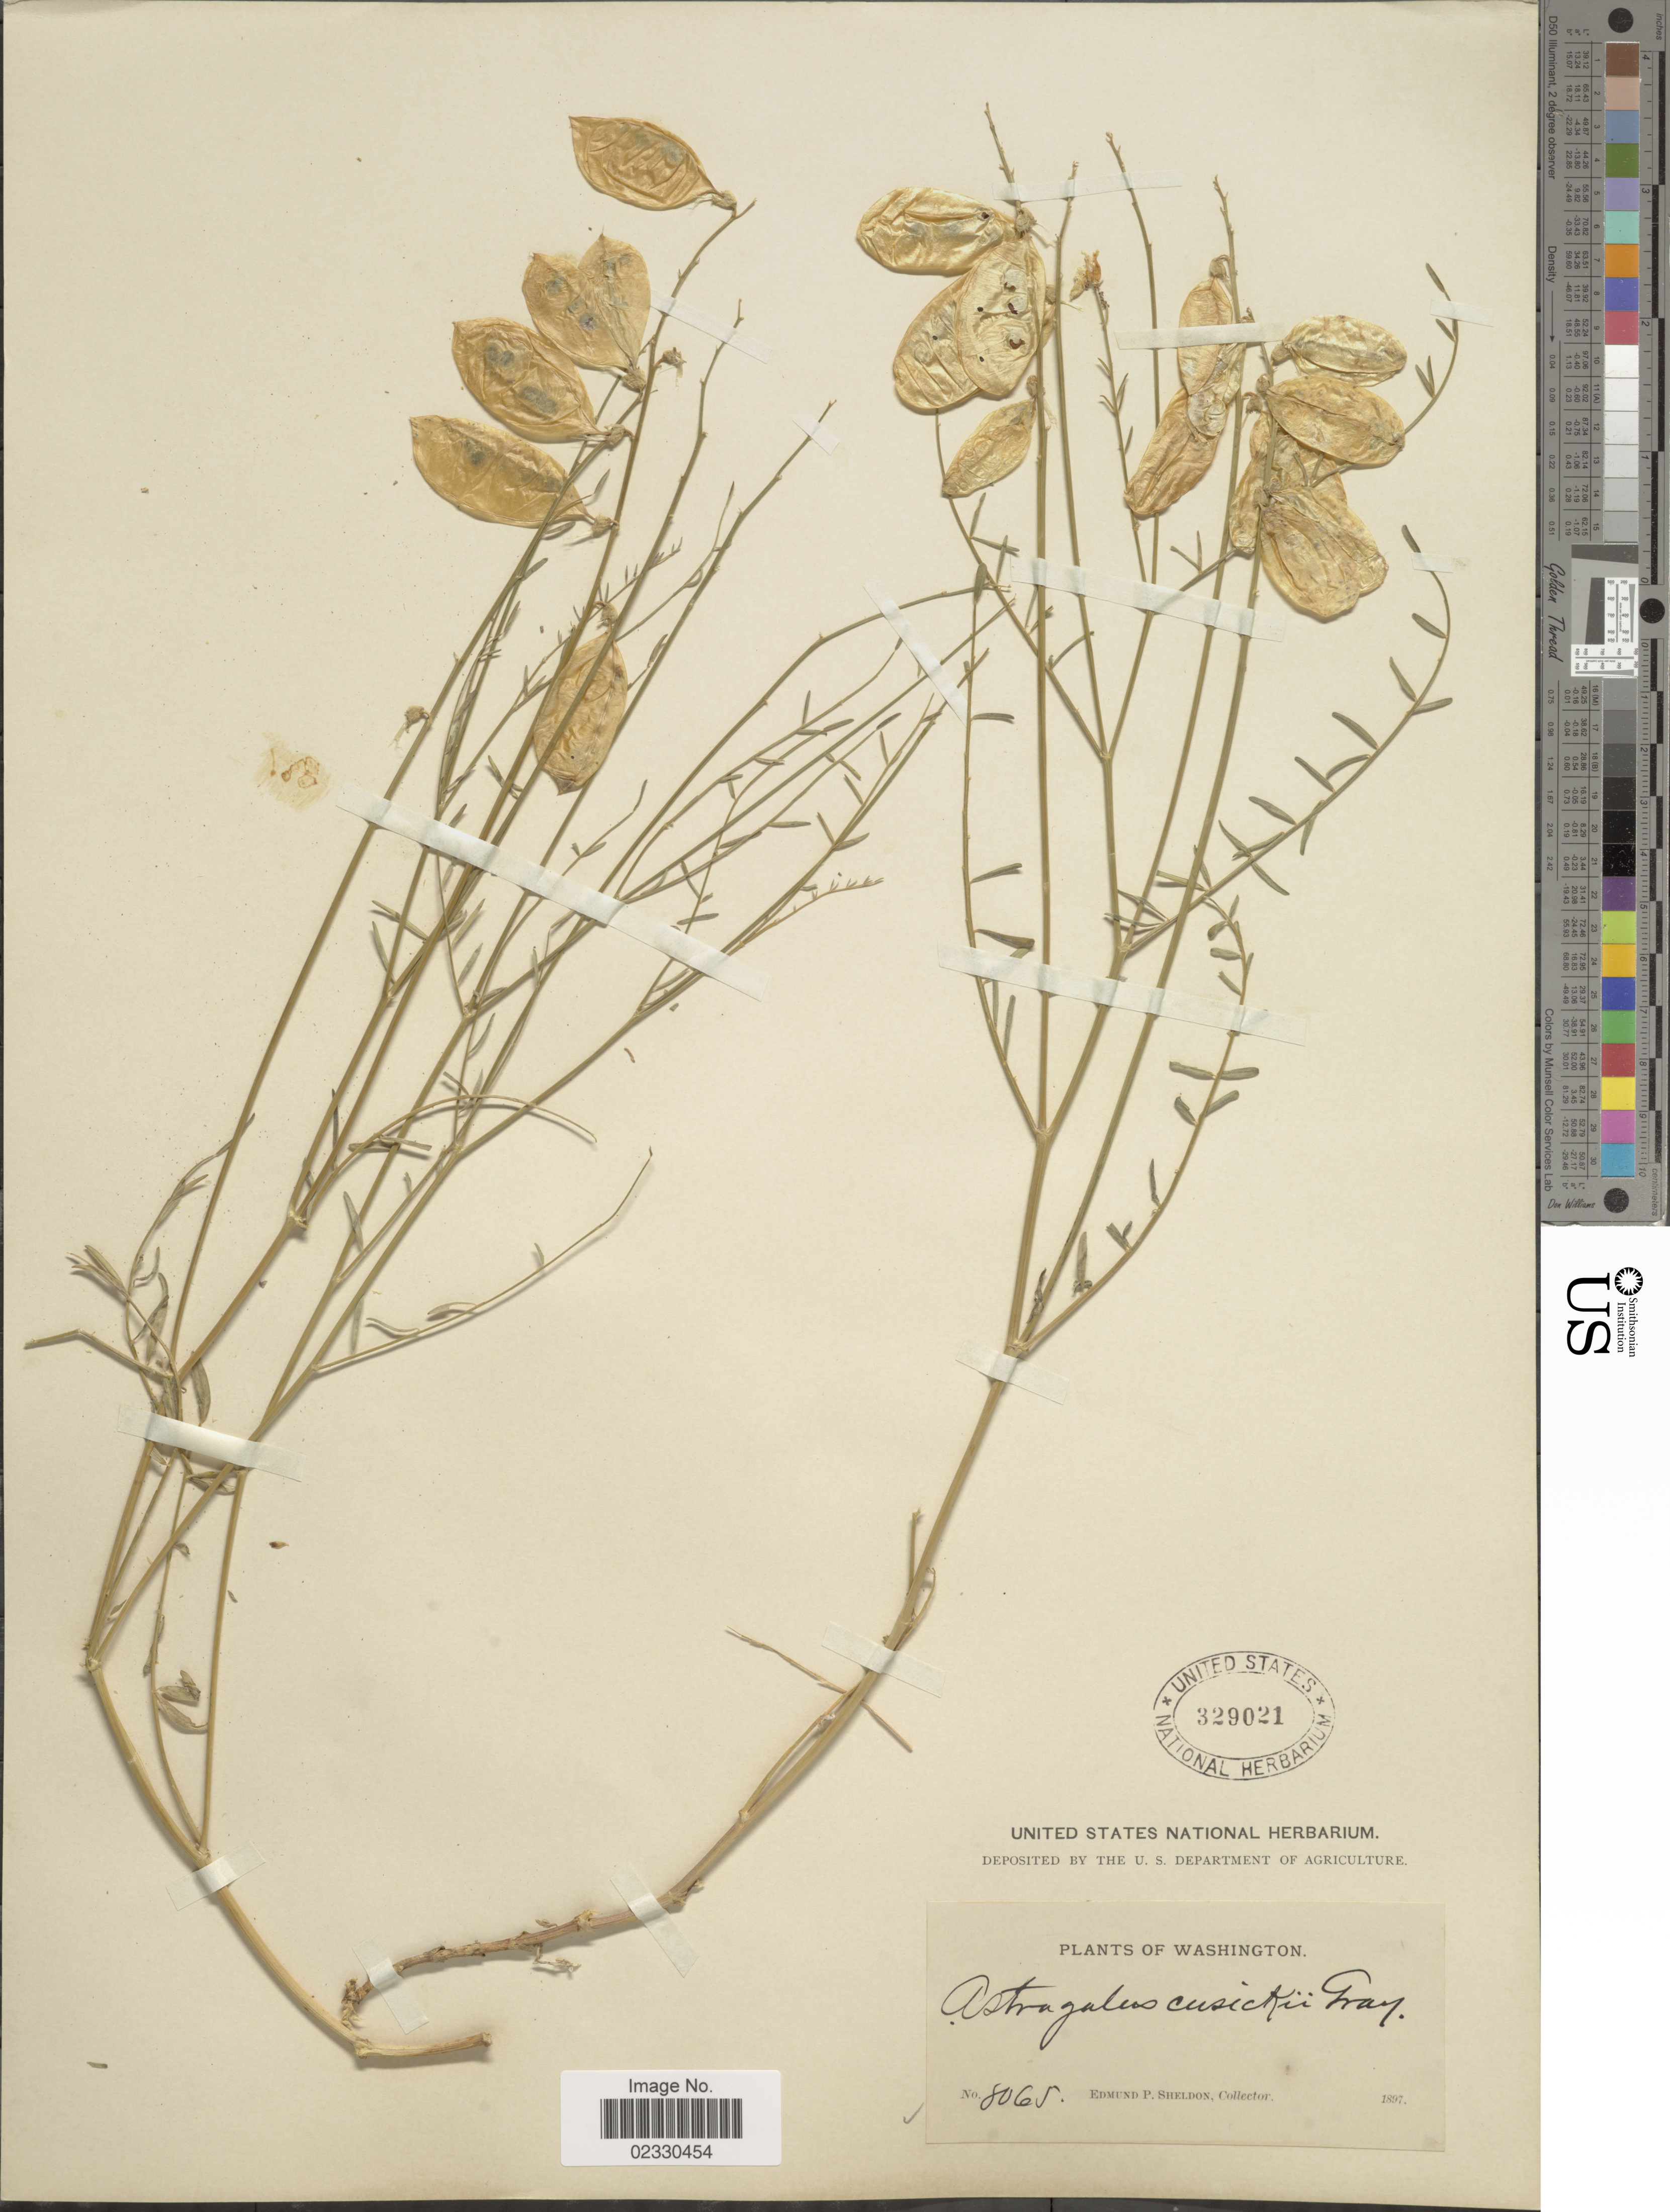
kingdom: Plantae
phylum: Tracheophyta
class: Magnoliopsida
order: Fabales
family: Fabaceae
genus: Astragalus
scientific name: Astragalus cusickii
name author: A. Gray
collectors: E. P. Sheldon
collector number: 8065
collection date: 1897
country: United States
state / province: Washington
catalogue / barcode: US 329021